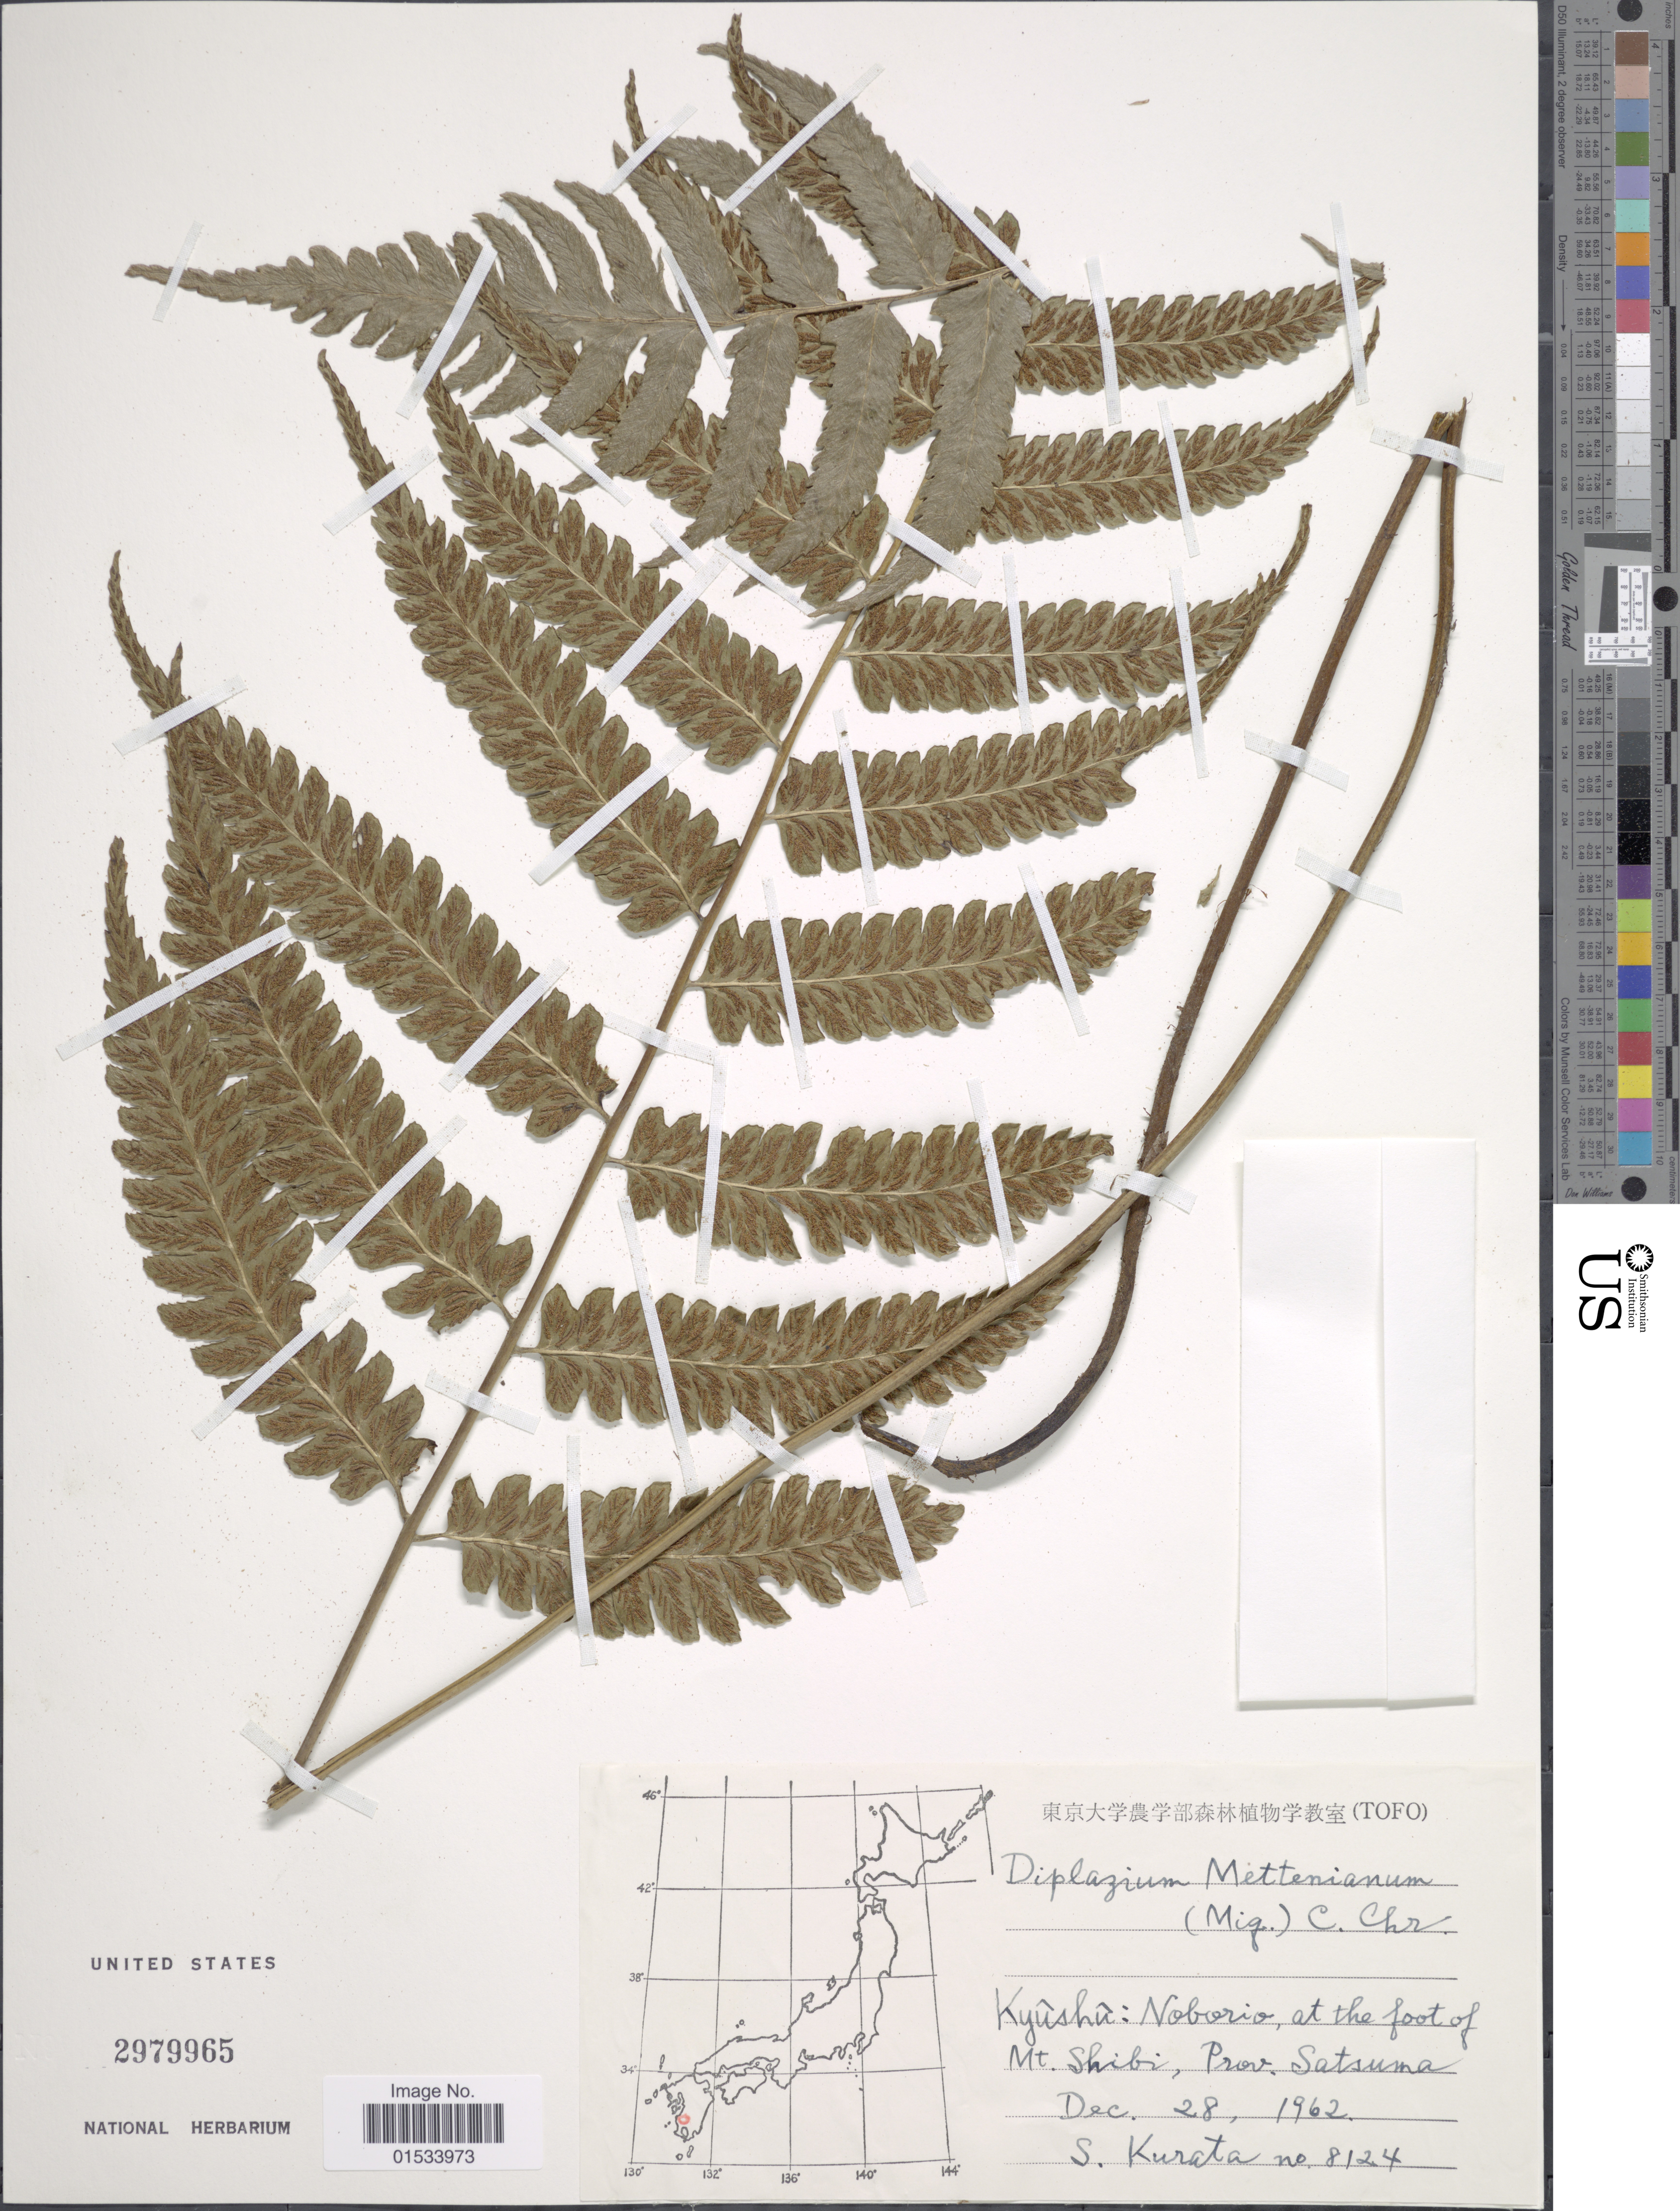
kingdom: Plantae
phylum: Tracheophyta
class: Polypodiopsida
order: Polypodiales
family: Athyriaceae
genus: Diplazium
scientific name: Diplazium mettenianum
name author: (Miq.) C. Chr.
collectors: Sa. Kurata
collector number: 8124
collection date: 1962-12-28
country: Japan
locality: Kyushu: Noborio, at the foot of Mt. Shibi, Prov Satsuma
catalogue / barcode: US 2979965